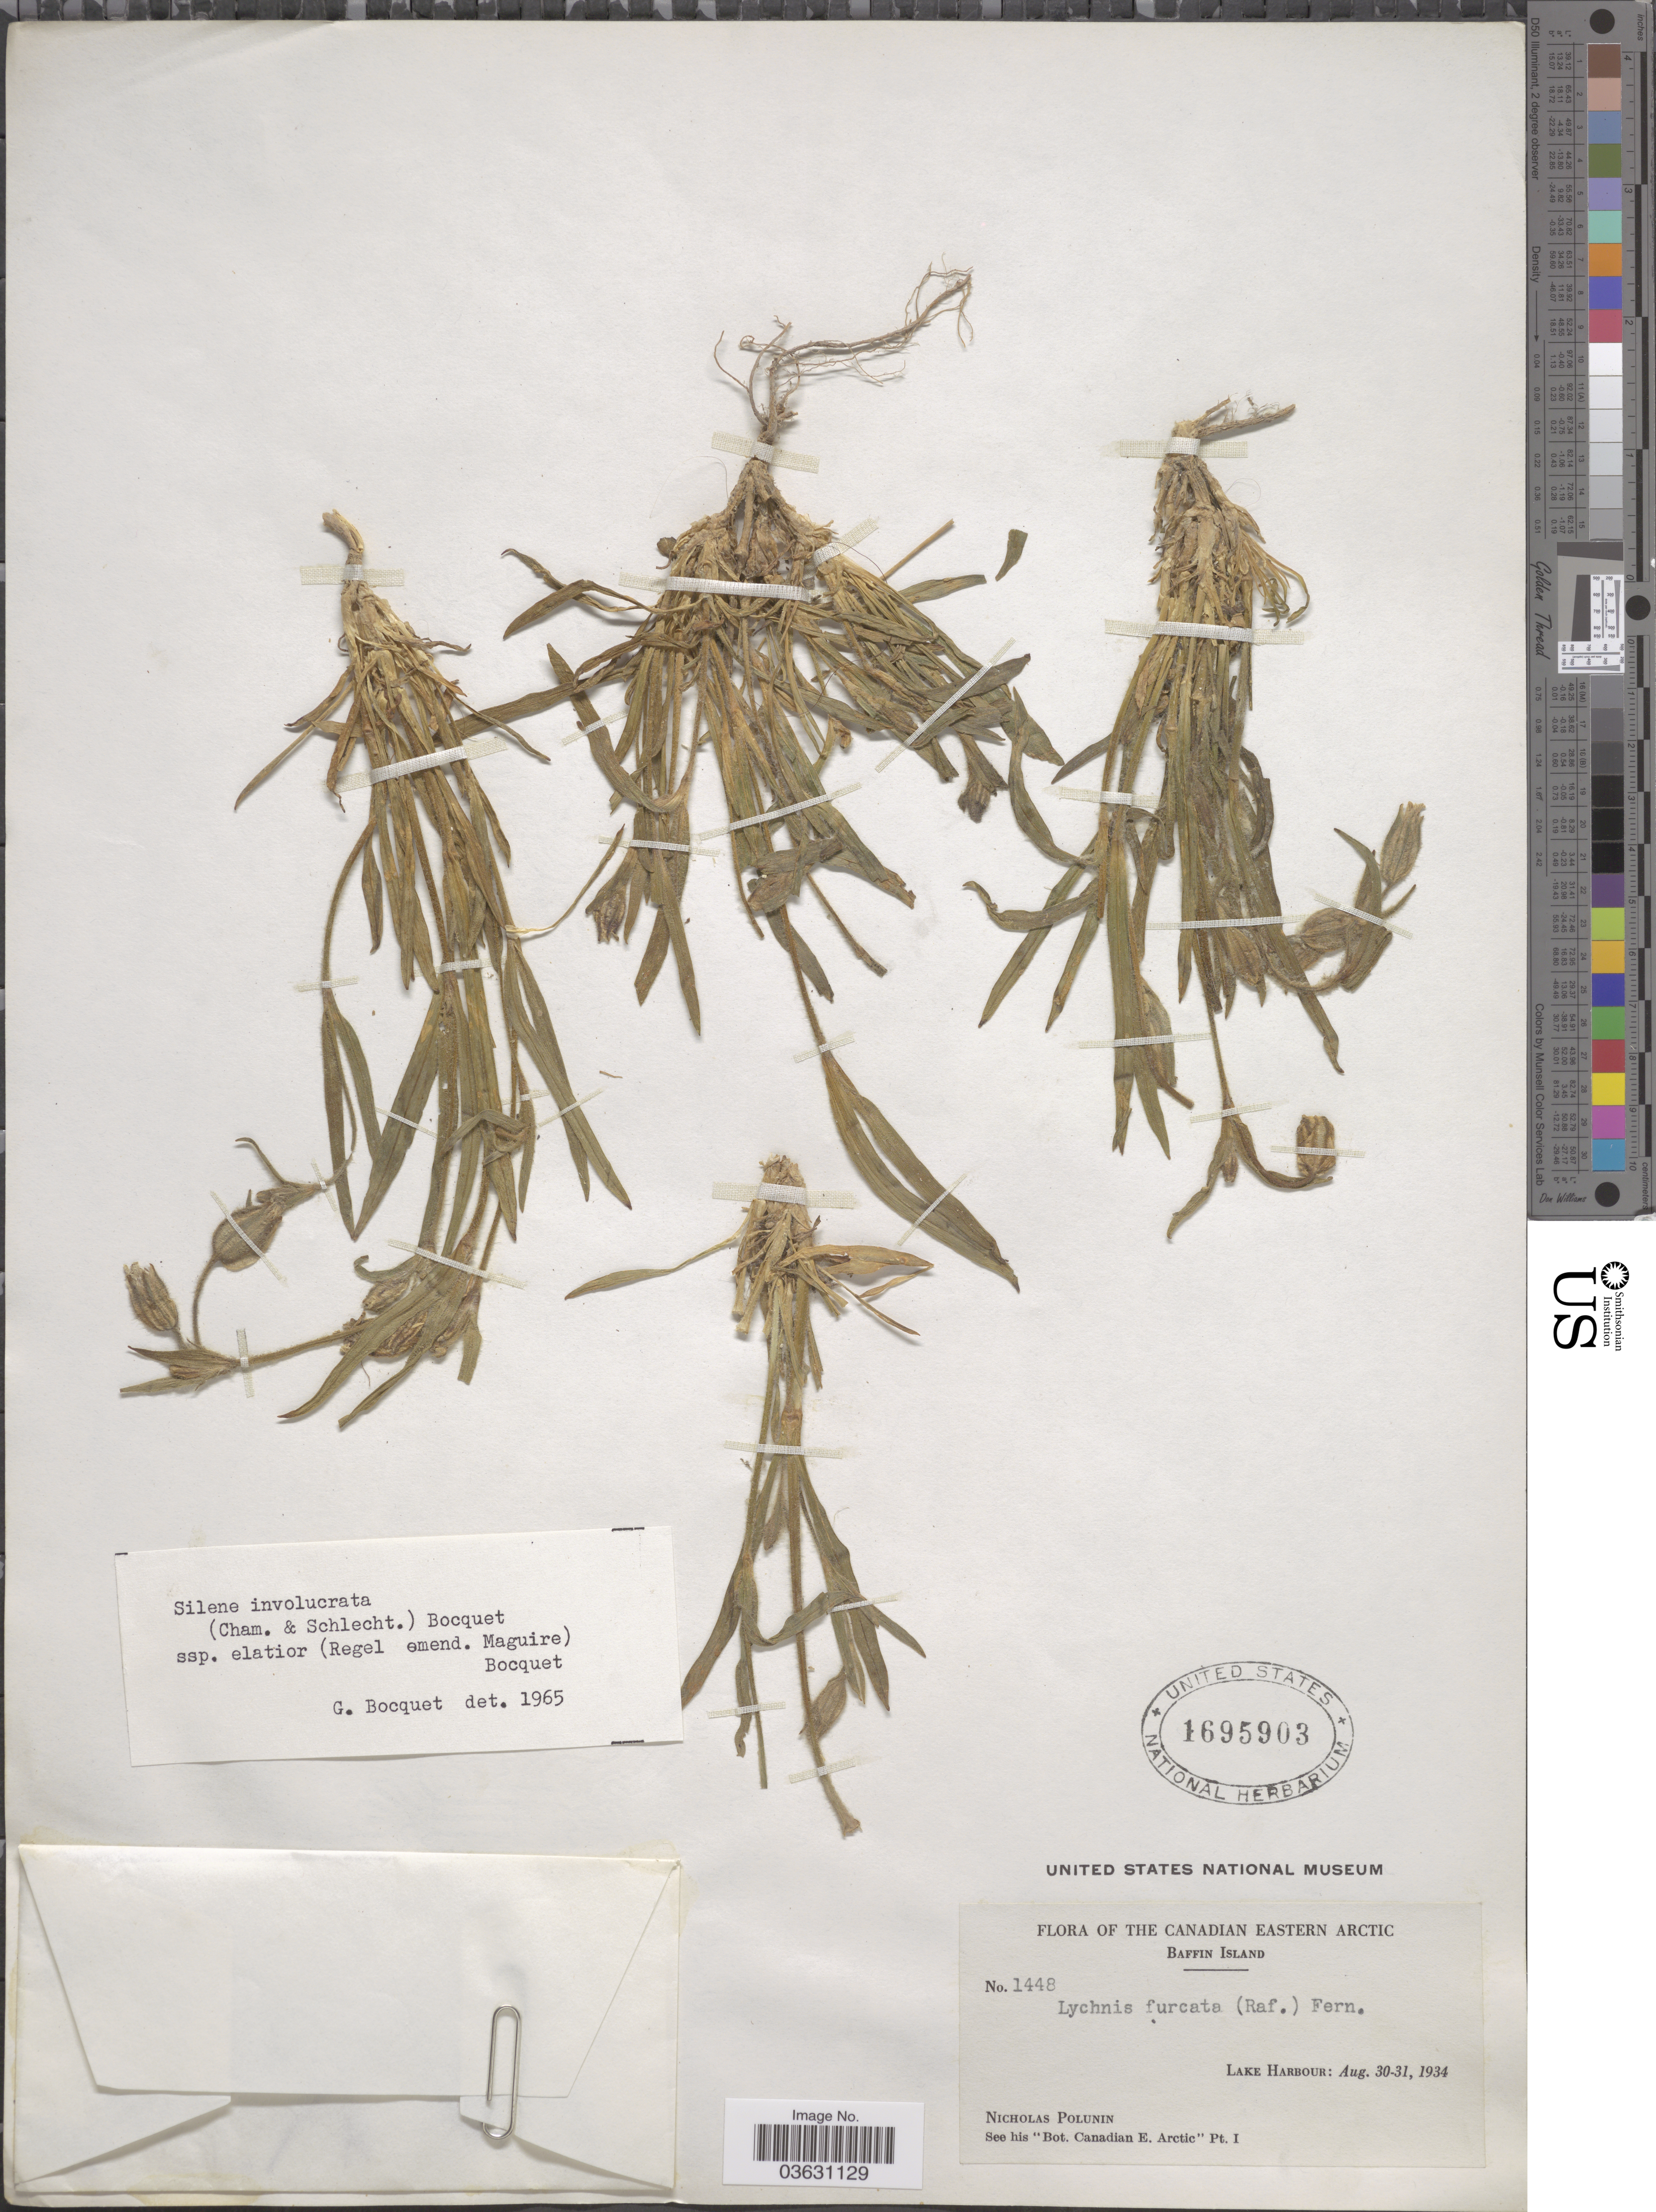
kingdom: Plantae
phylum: Tracheophyta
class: Magnoliopsida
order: Caryophyllales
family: Caryophyllaceae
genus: Silene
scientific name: Silene involucrata subsp. elatior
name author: Bocquet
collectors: N. V. Polunin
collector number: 1448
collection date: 1934-08-30/1934-08-31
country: Canada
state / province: Nunavut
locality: The Canadian Eastern Arctic. Baffin Island. Lake Harbour.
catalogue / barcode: US 1695903